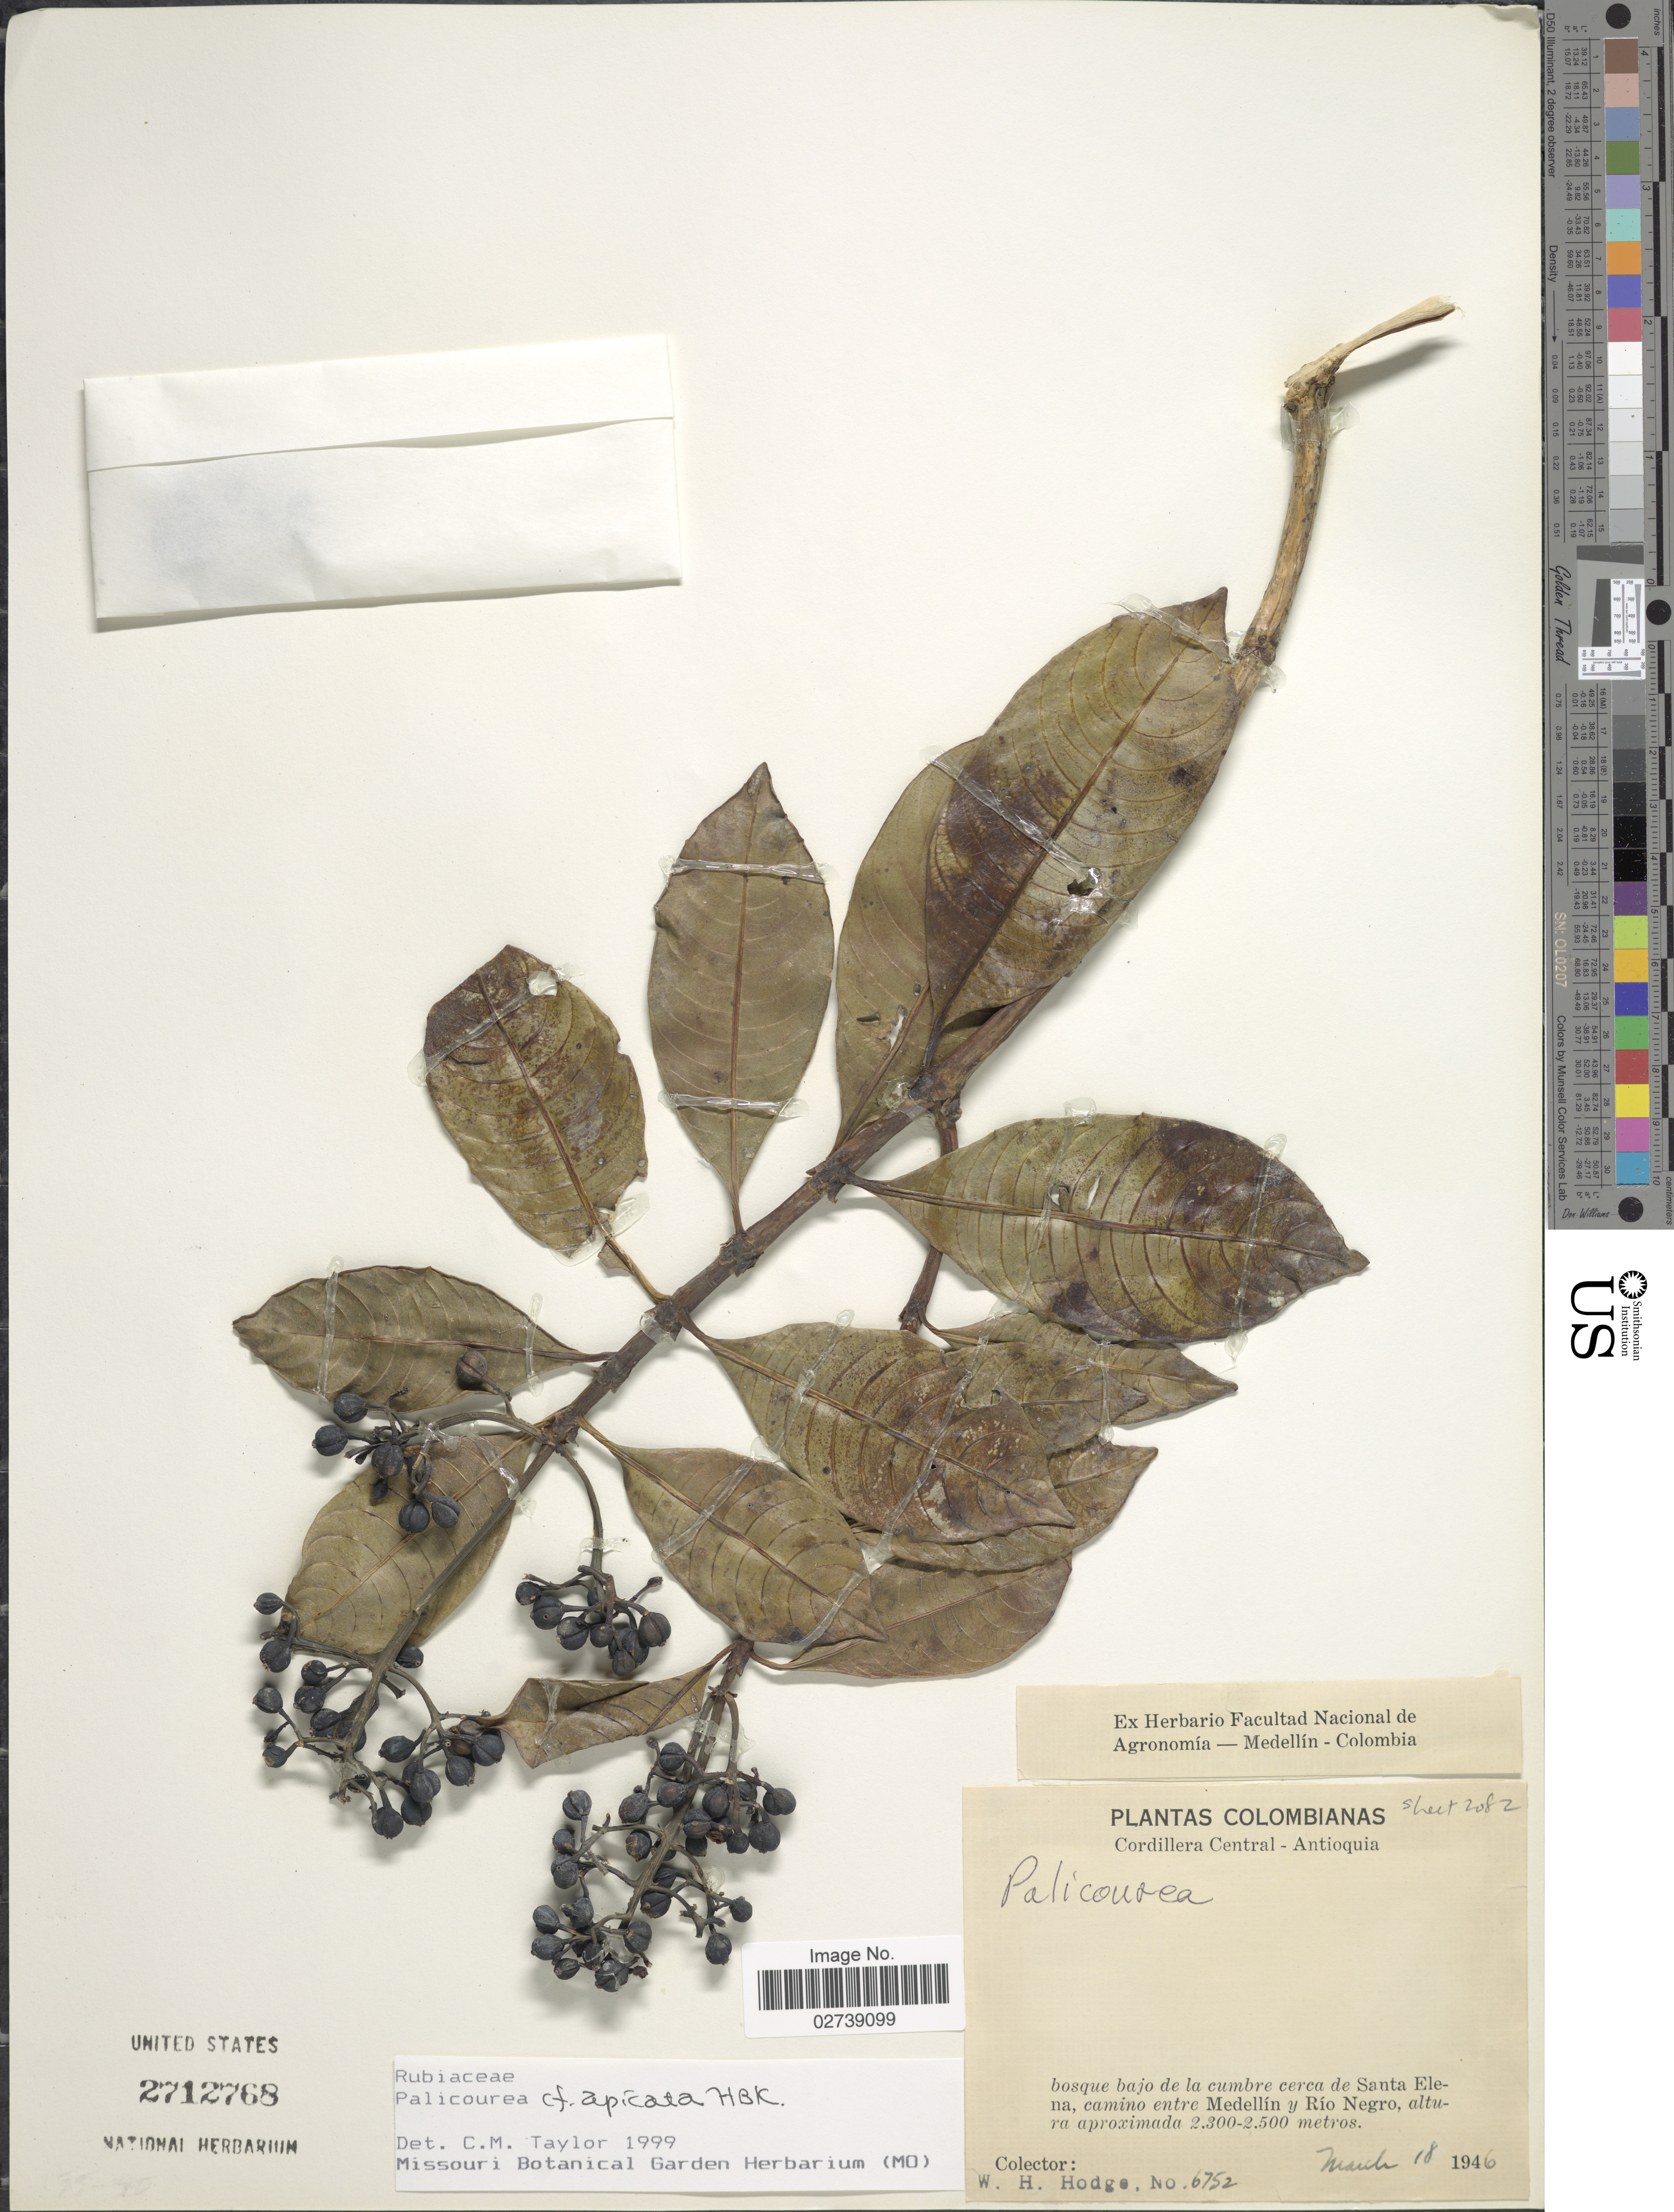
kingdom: Plantae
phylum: Tracheophyta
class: Magnoliopsida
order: Gentianales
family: Rubiaceae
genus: Palicourea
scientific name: Palicourea apicata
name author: Kunth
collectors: W. Hodge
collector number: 6752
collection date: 1946-03-18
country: Colombia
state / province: Antioquia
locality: Cordillera Central. Bosque bajo de la cumbre cerca de Santa Elena, camino entre Medellin y Rio Negro.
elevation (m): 2300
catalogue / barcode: US 2712768